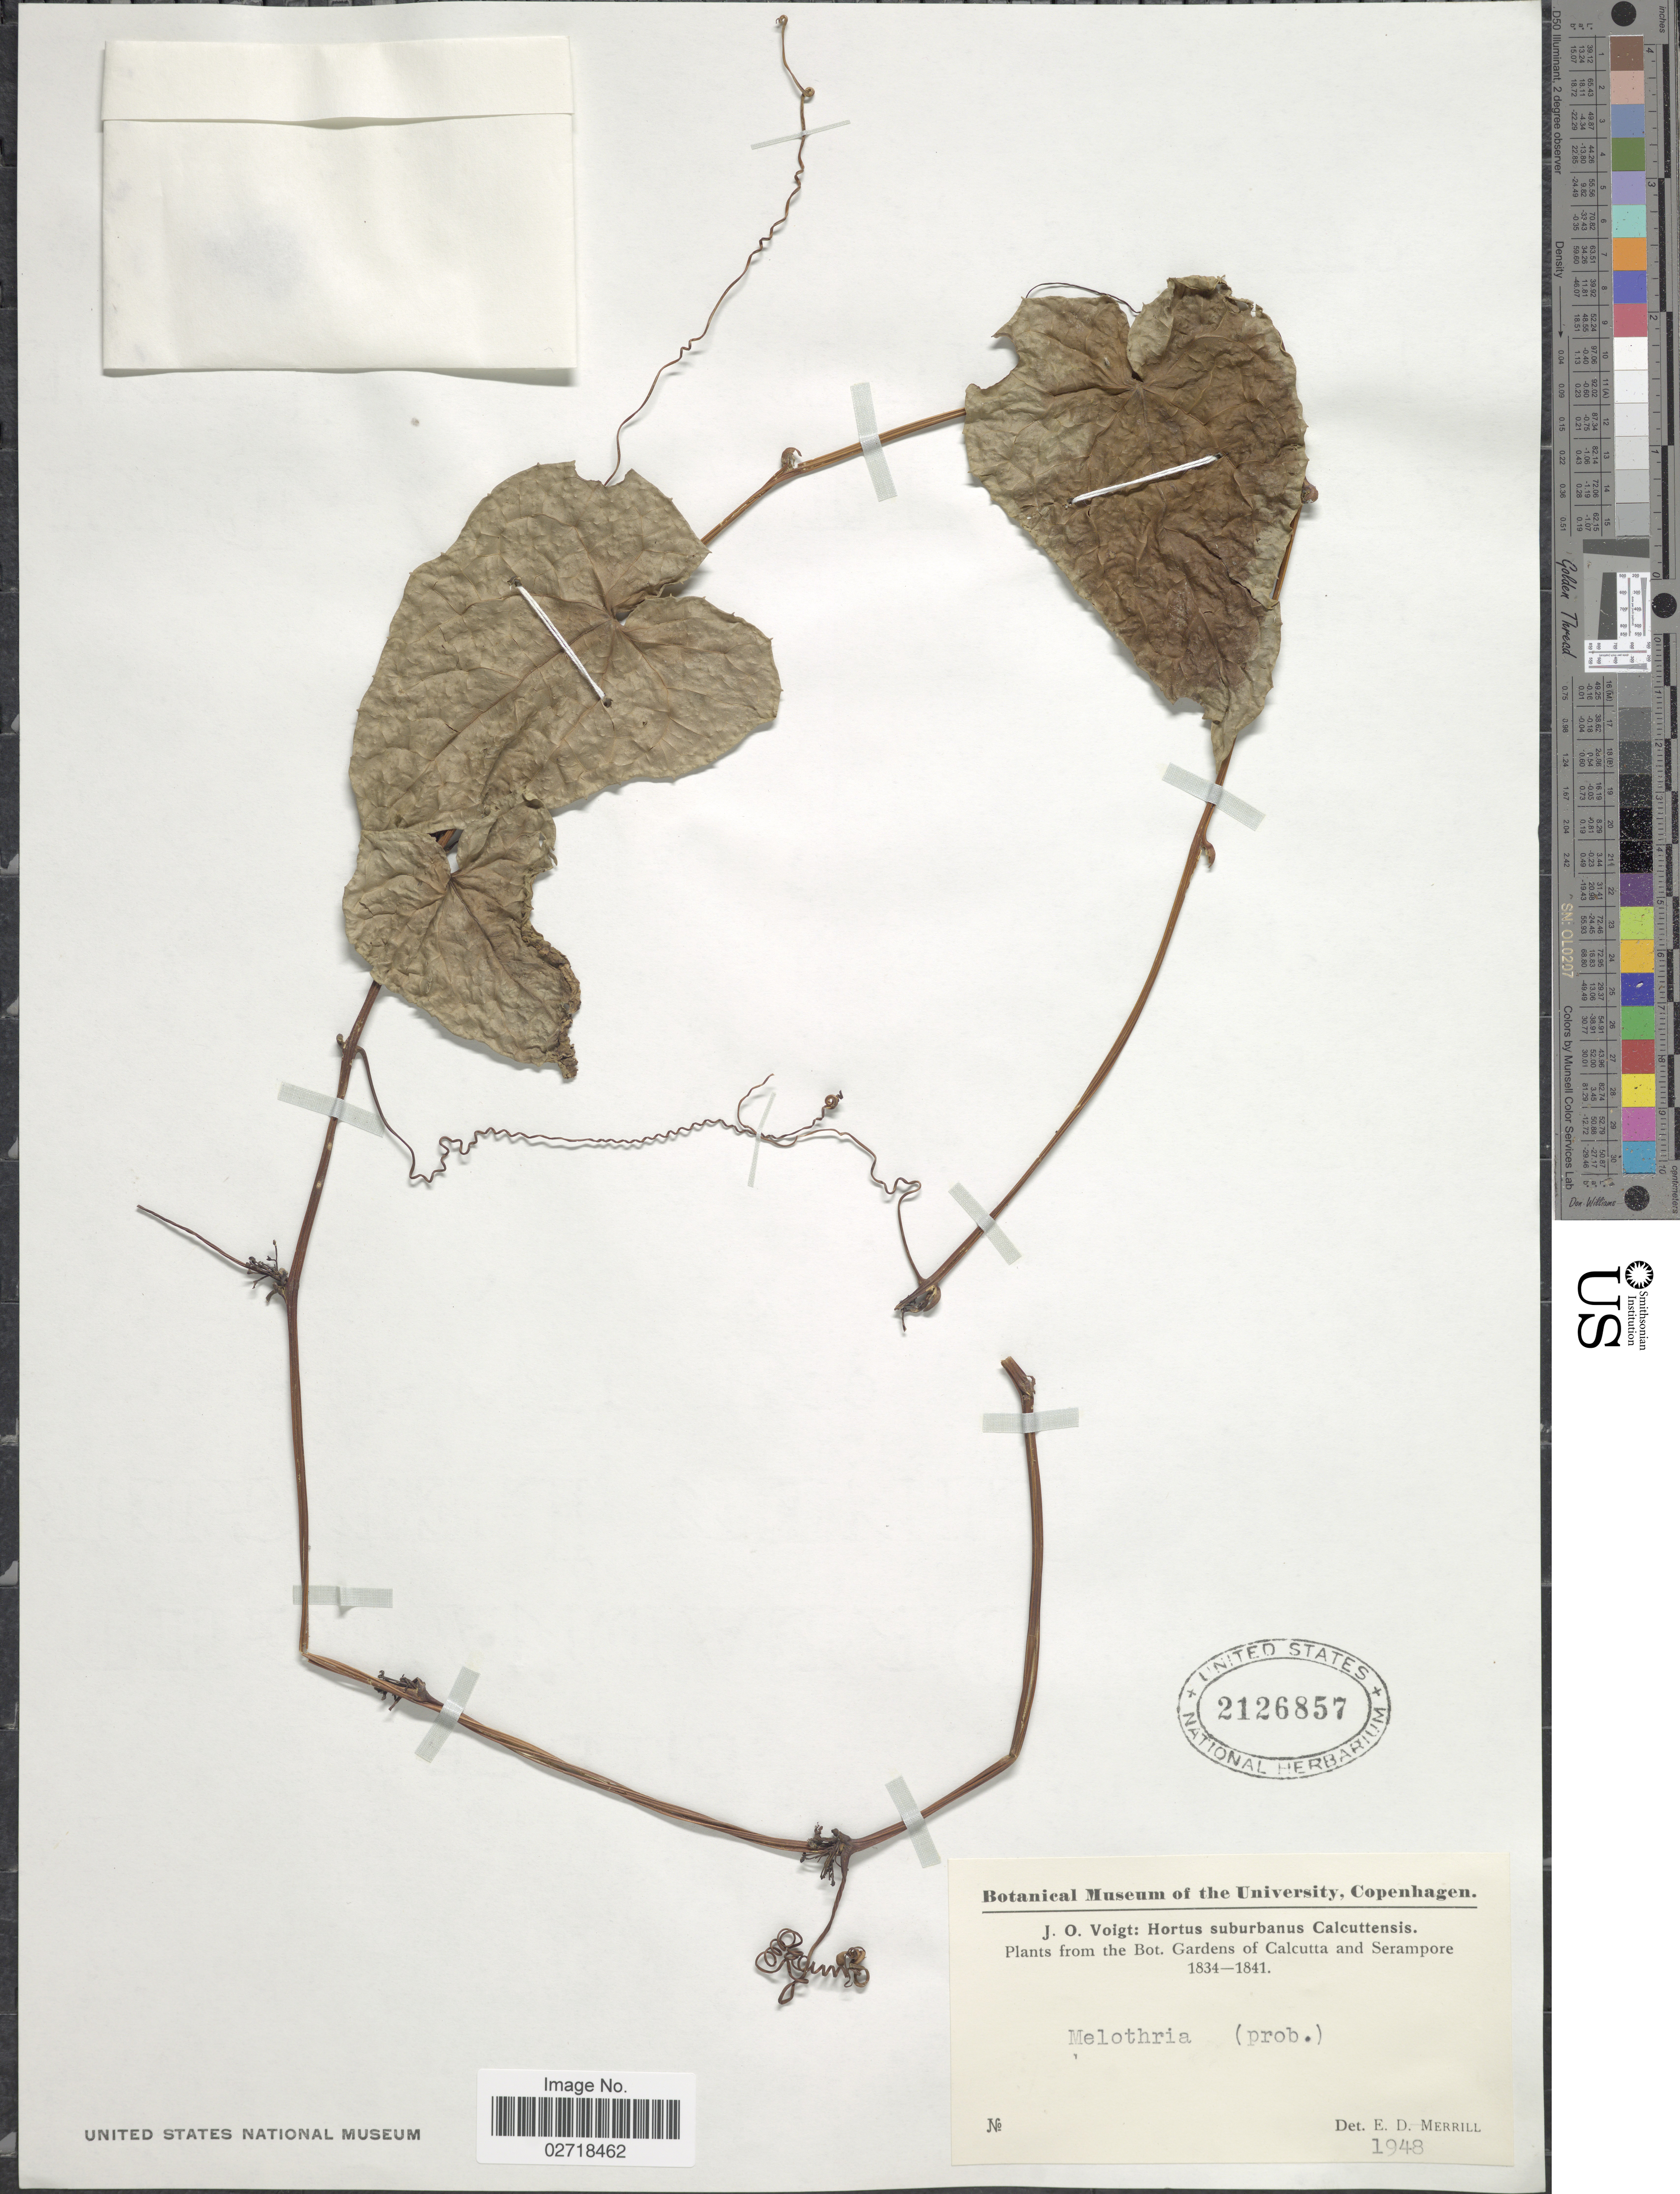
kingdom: Plantae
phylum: Tracheophyta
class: Magnoliopsida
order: Cucurbitales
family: Cucurbitaceae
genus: Solena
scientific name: Solena amplexicaulis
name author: (Lam.) Gandhi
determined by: Strong, Mark T., (BOT), Smithsonian Institution - National Museum of Natural History (UNITED STATES)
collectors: J. O. Voigt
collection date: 1834/1841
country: India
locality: Bot. Gardens of Calcutta and Serampore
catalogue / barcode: US 2126857